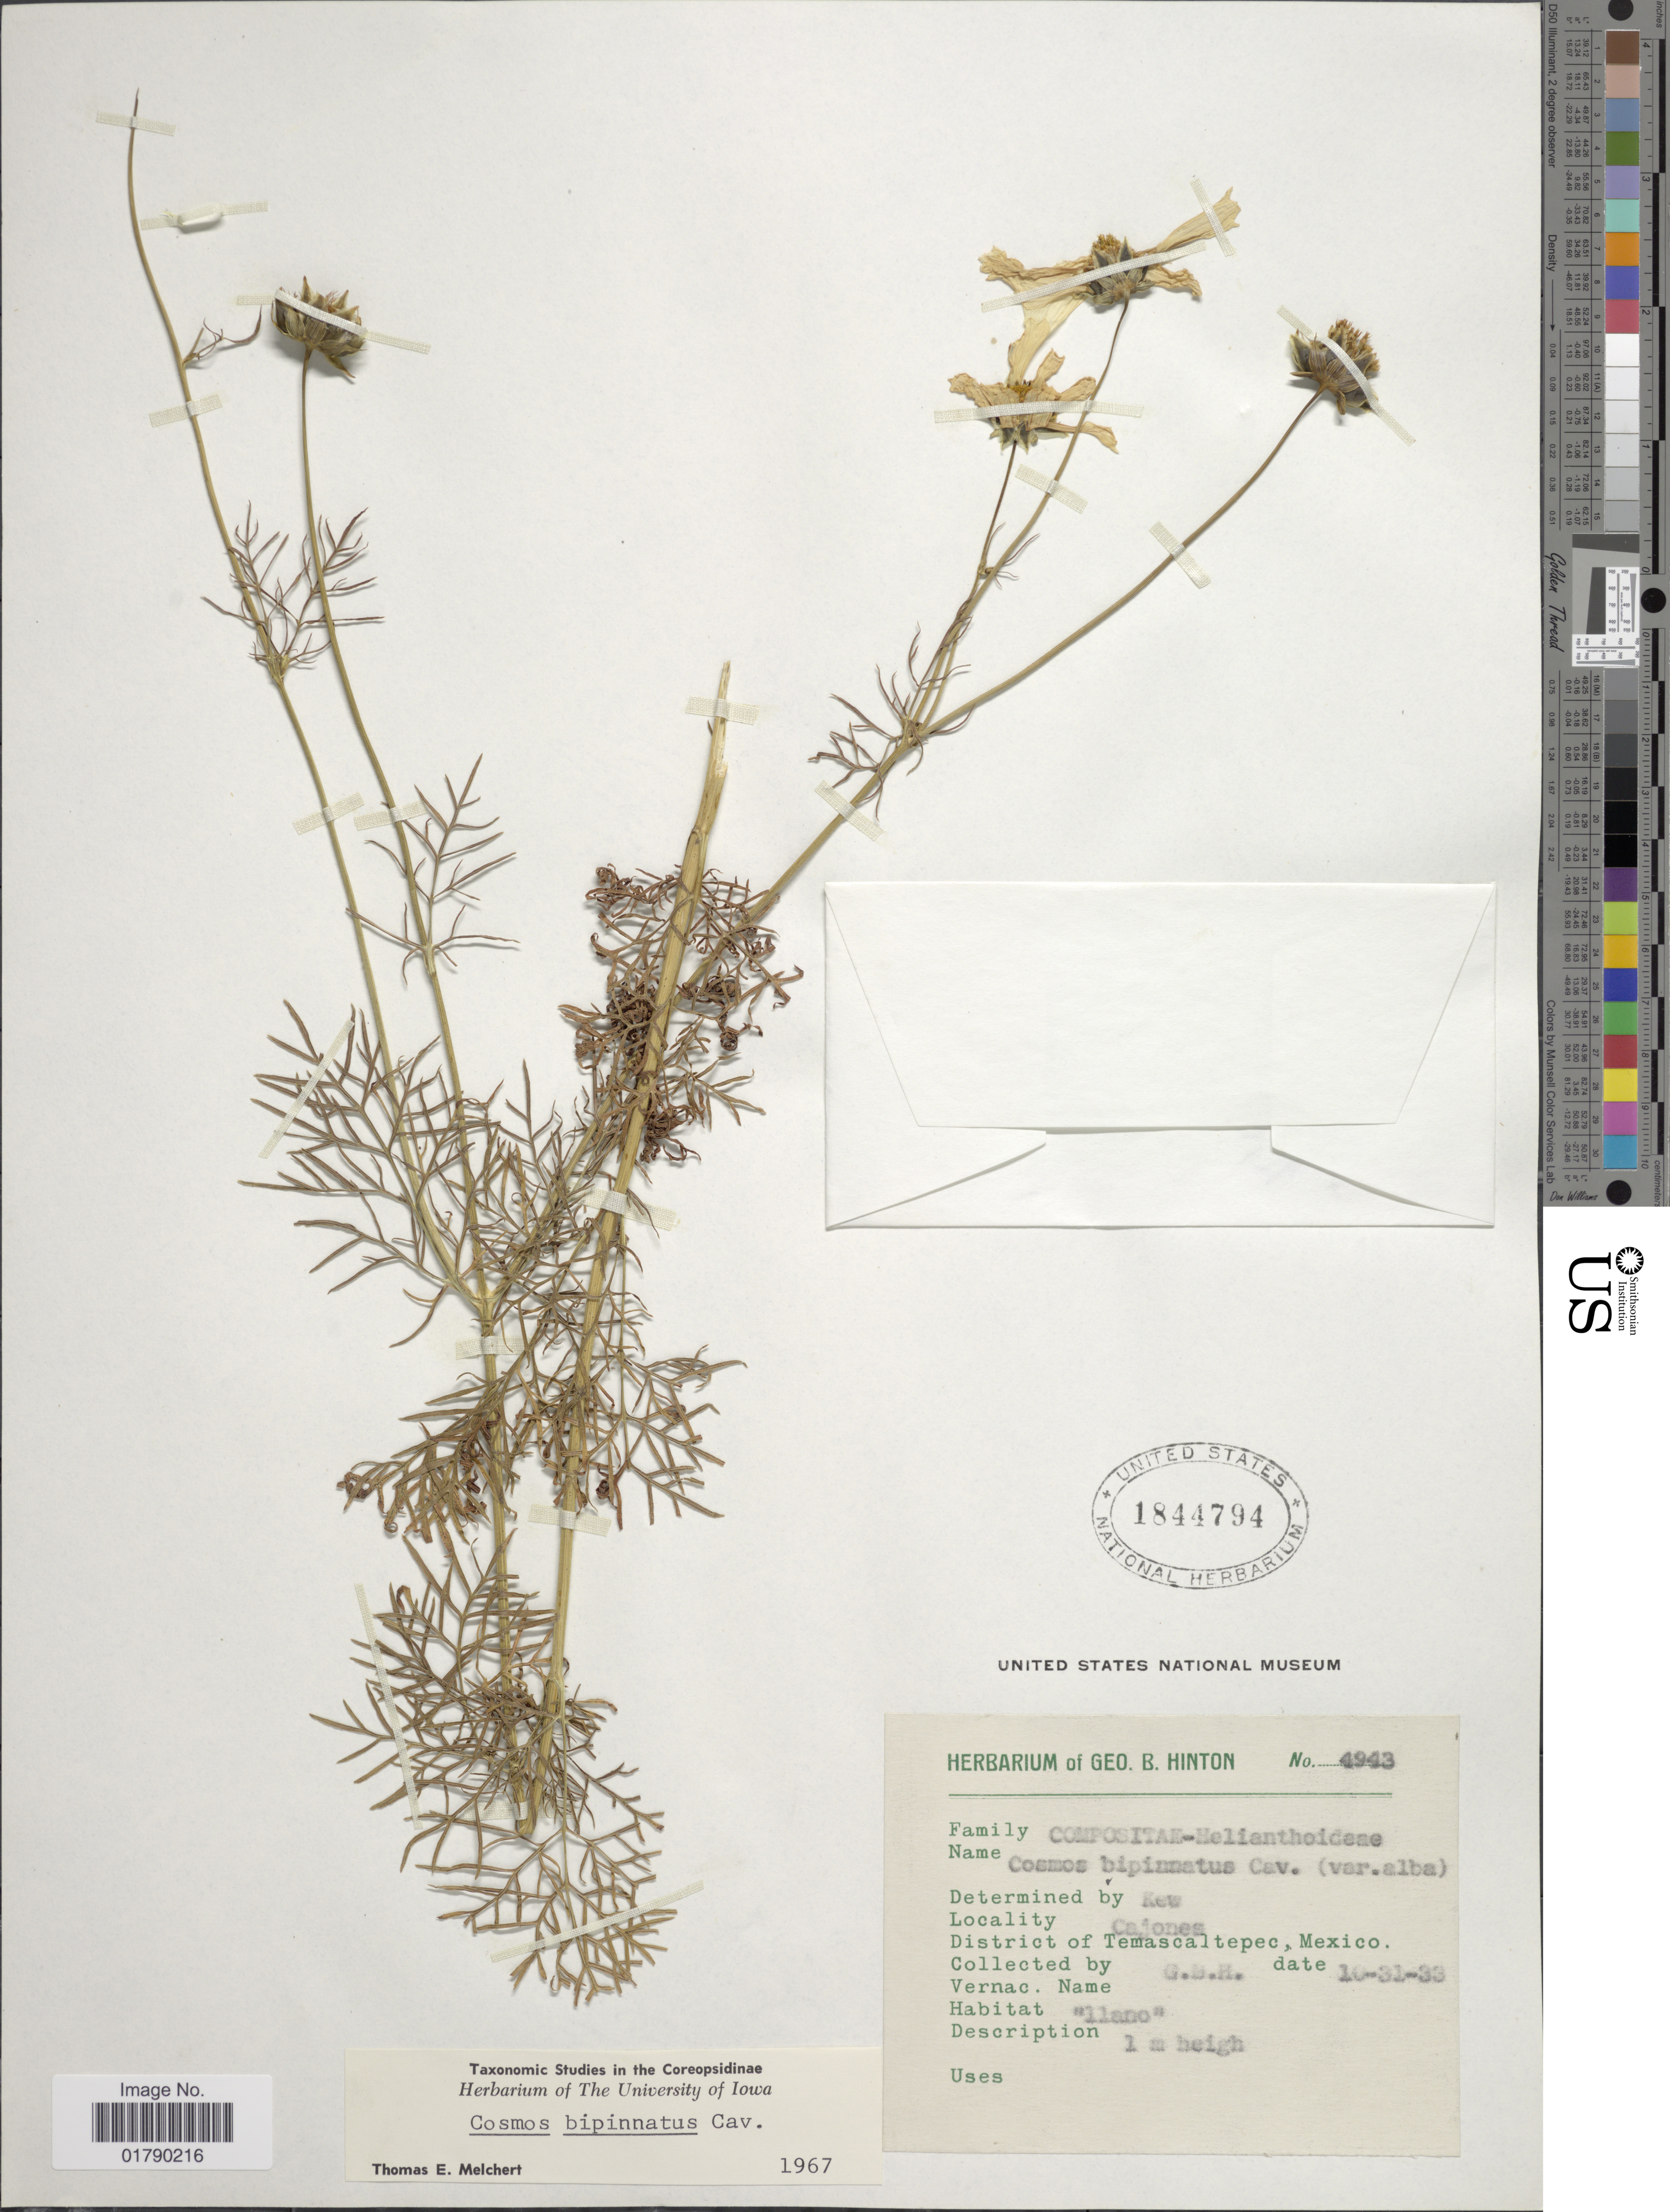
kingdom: Plantae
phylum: Tracheophyta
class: Magnoliopsida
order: Asterales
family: Asteraceae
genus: Cosmos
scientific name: Cosmos bipinnatus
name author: Cav.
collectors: G. B. Hinton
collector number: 4943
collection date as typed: Transcribed d/m/y: 31/10/33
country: Mexico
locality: Cajones, District of Temascaltepec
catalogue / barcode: US 1844794